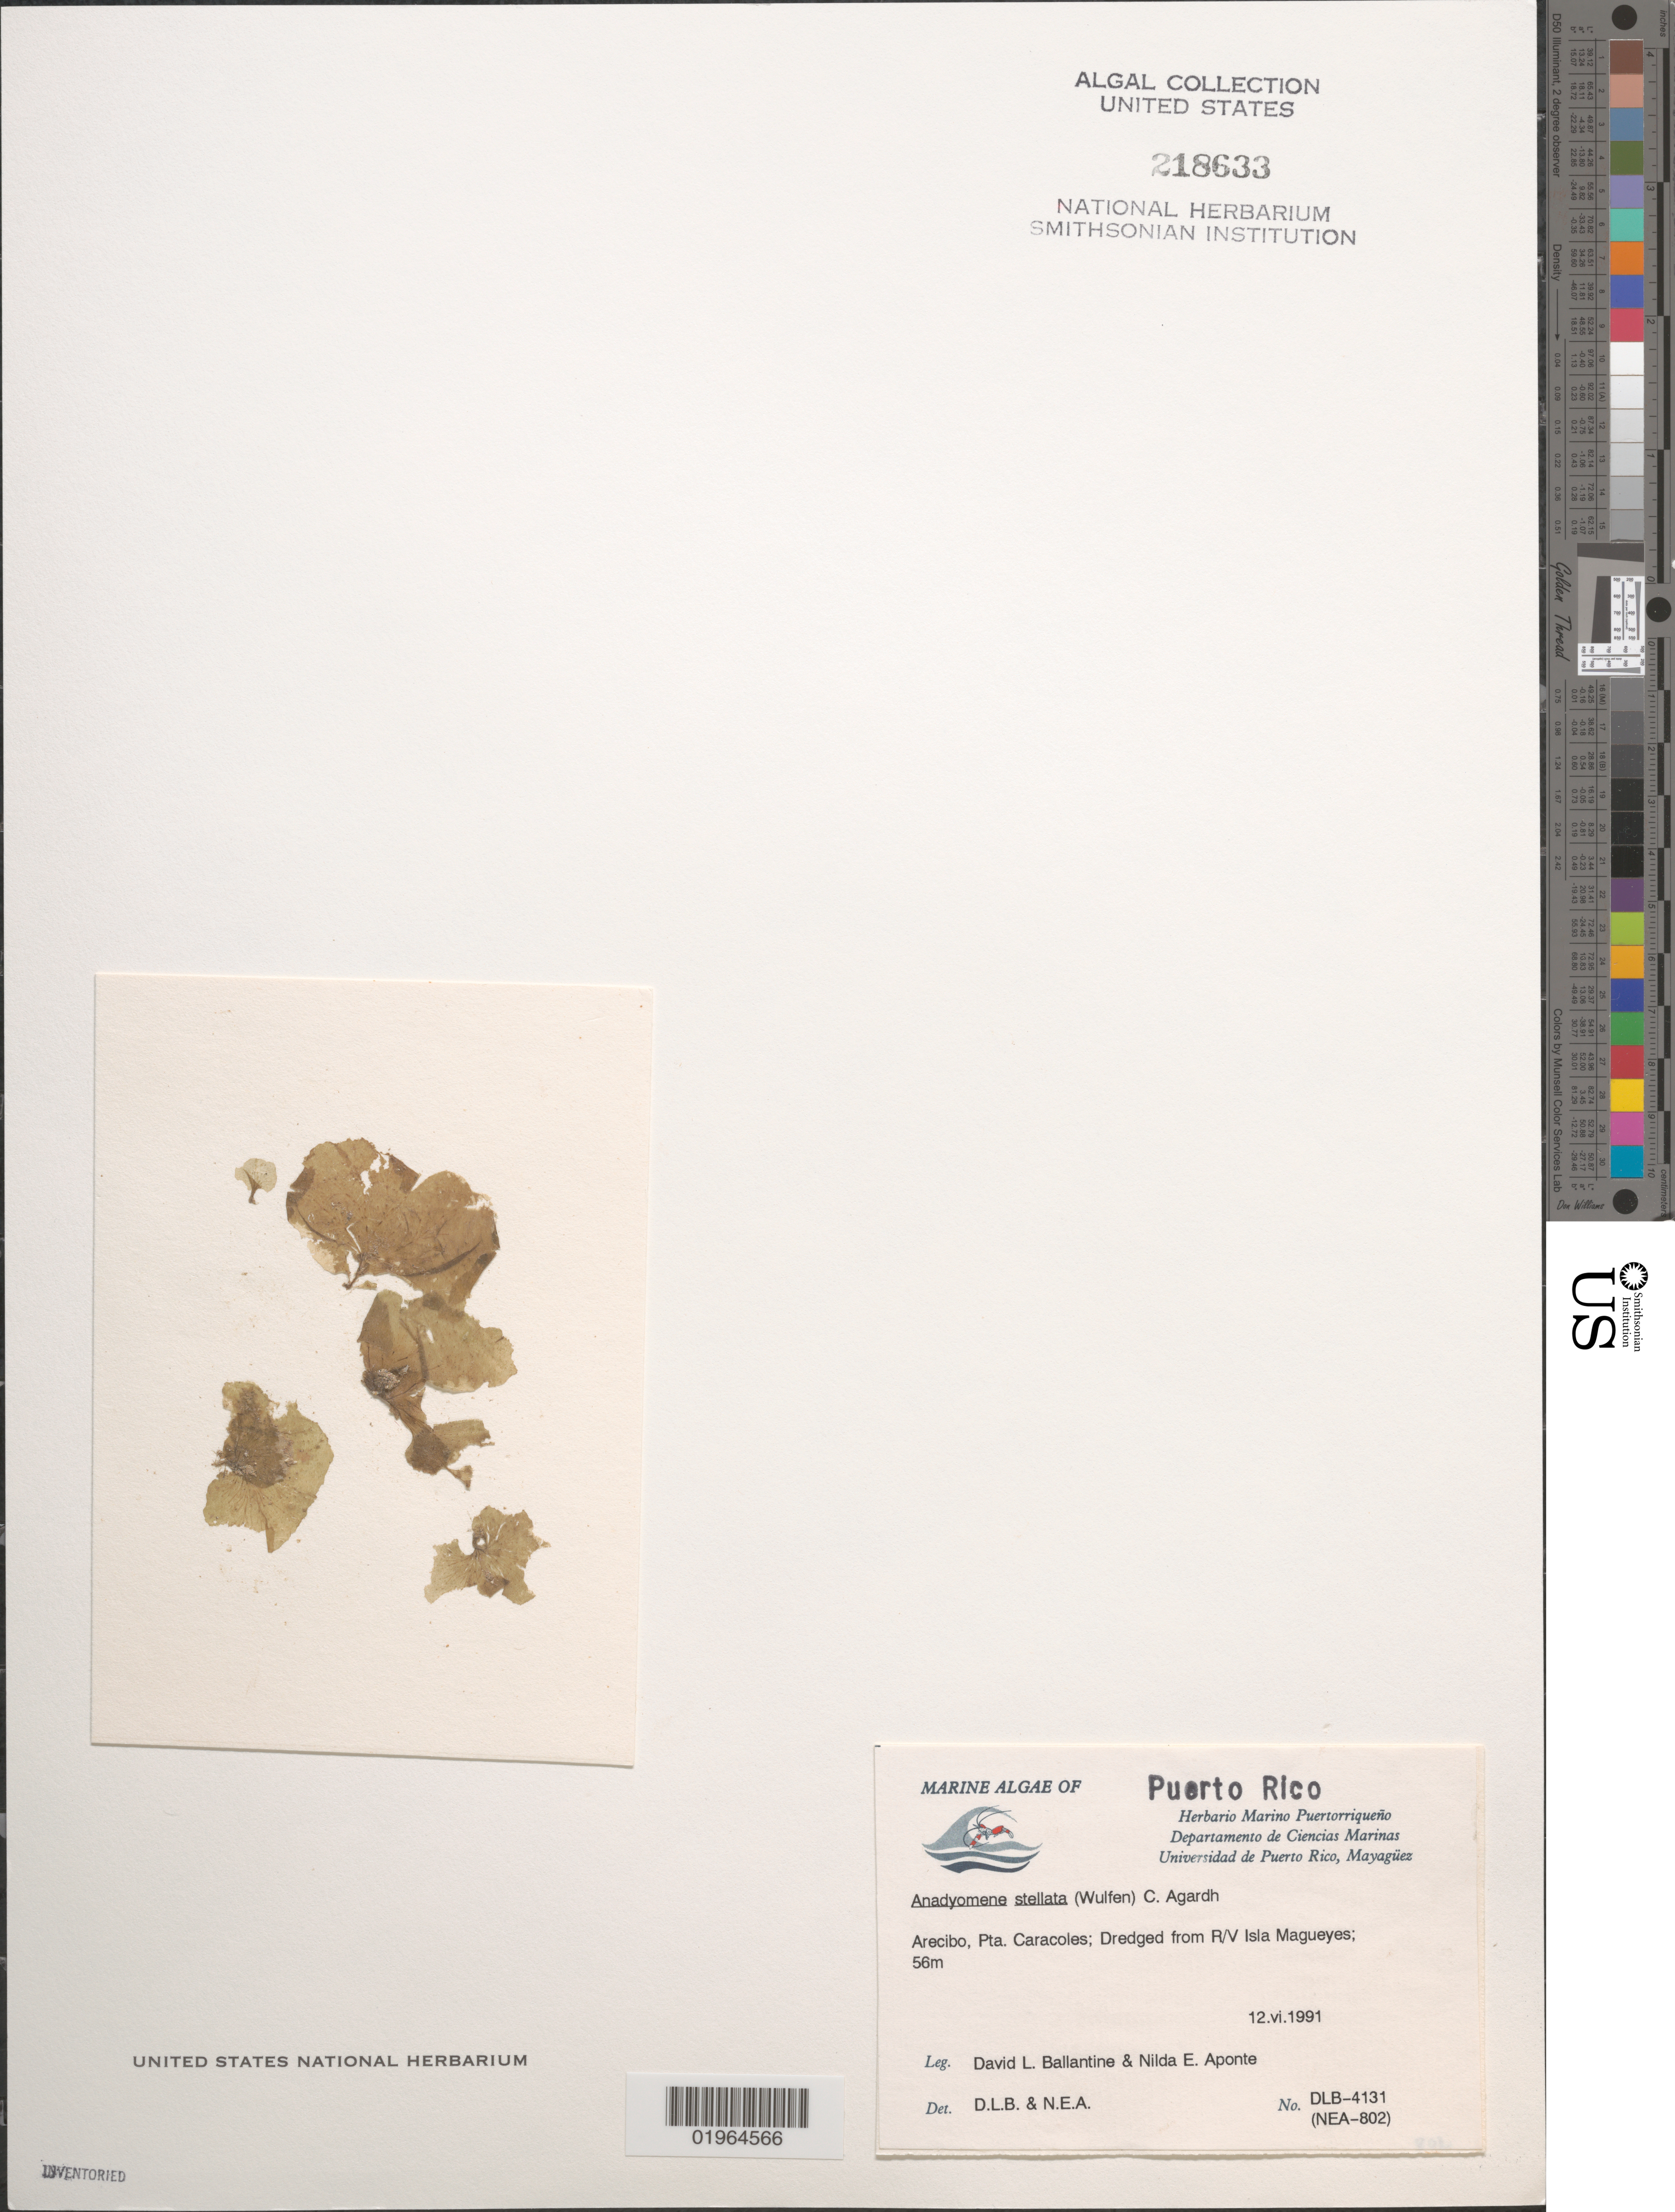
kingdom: Plantae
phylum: Chlorophyta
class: Ulvophyceae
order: Cladophorales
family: Anadyomenaceae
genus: Anadyomene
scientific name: Anadyomene stellata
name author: (Wulfen) C. Agardh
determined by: Ballantine, D. L.; Aponte, N. E.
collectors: D.L. Ballantine & N. E. Aponte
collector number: DLB 4131, NEA 802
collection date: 1991-06-12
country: Puerto Rico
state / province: Arecibo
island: Isla Magueyes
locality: Punta Caracoles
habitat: Dredged from R/V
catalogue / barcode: US 218633